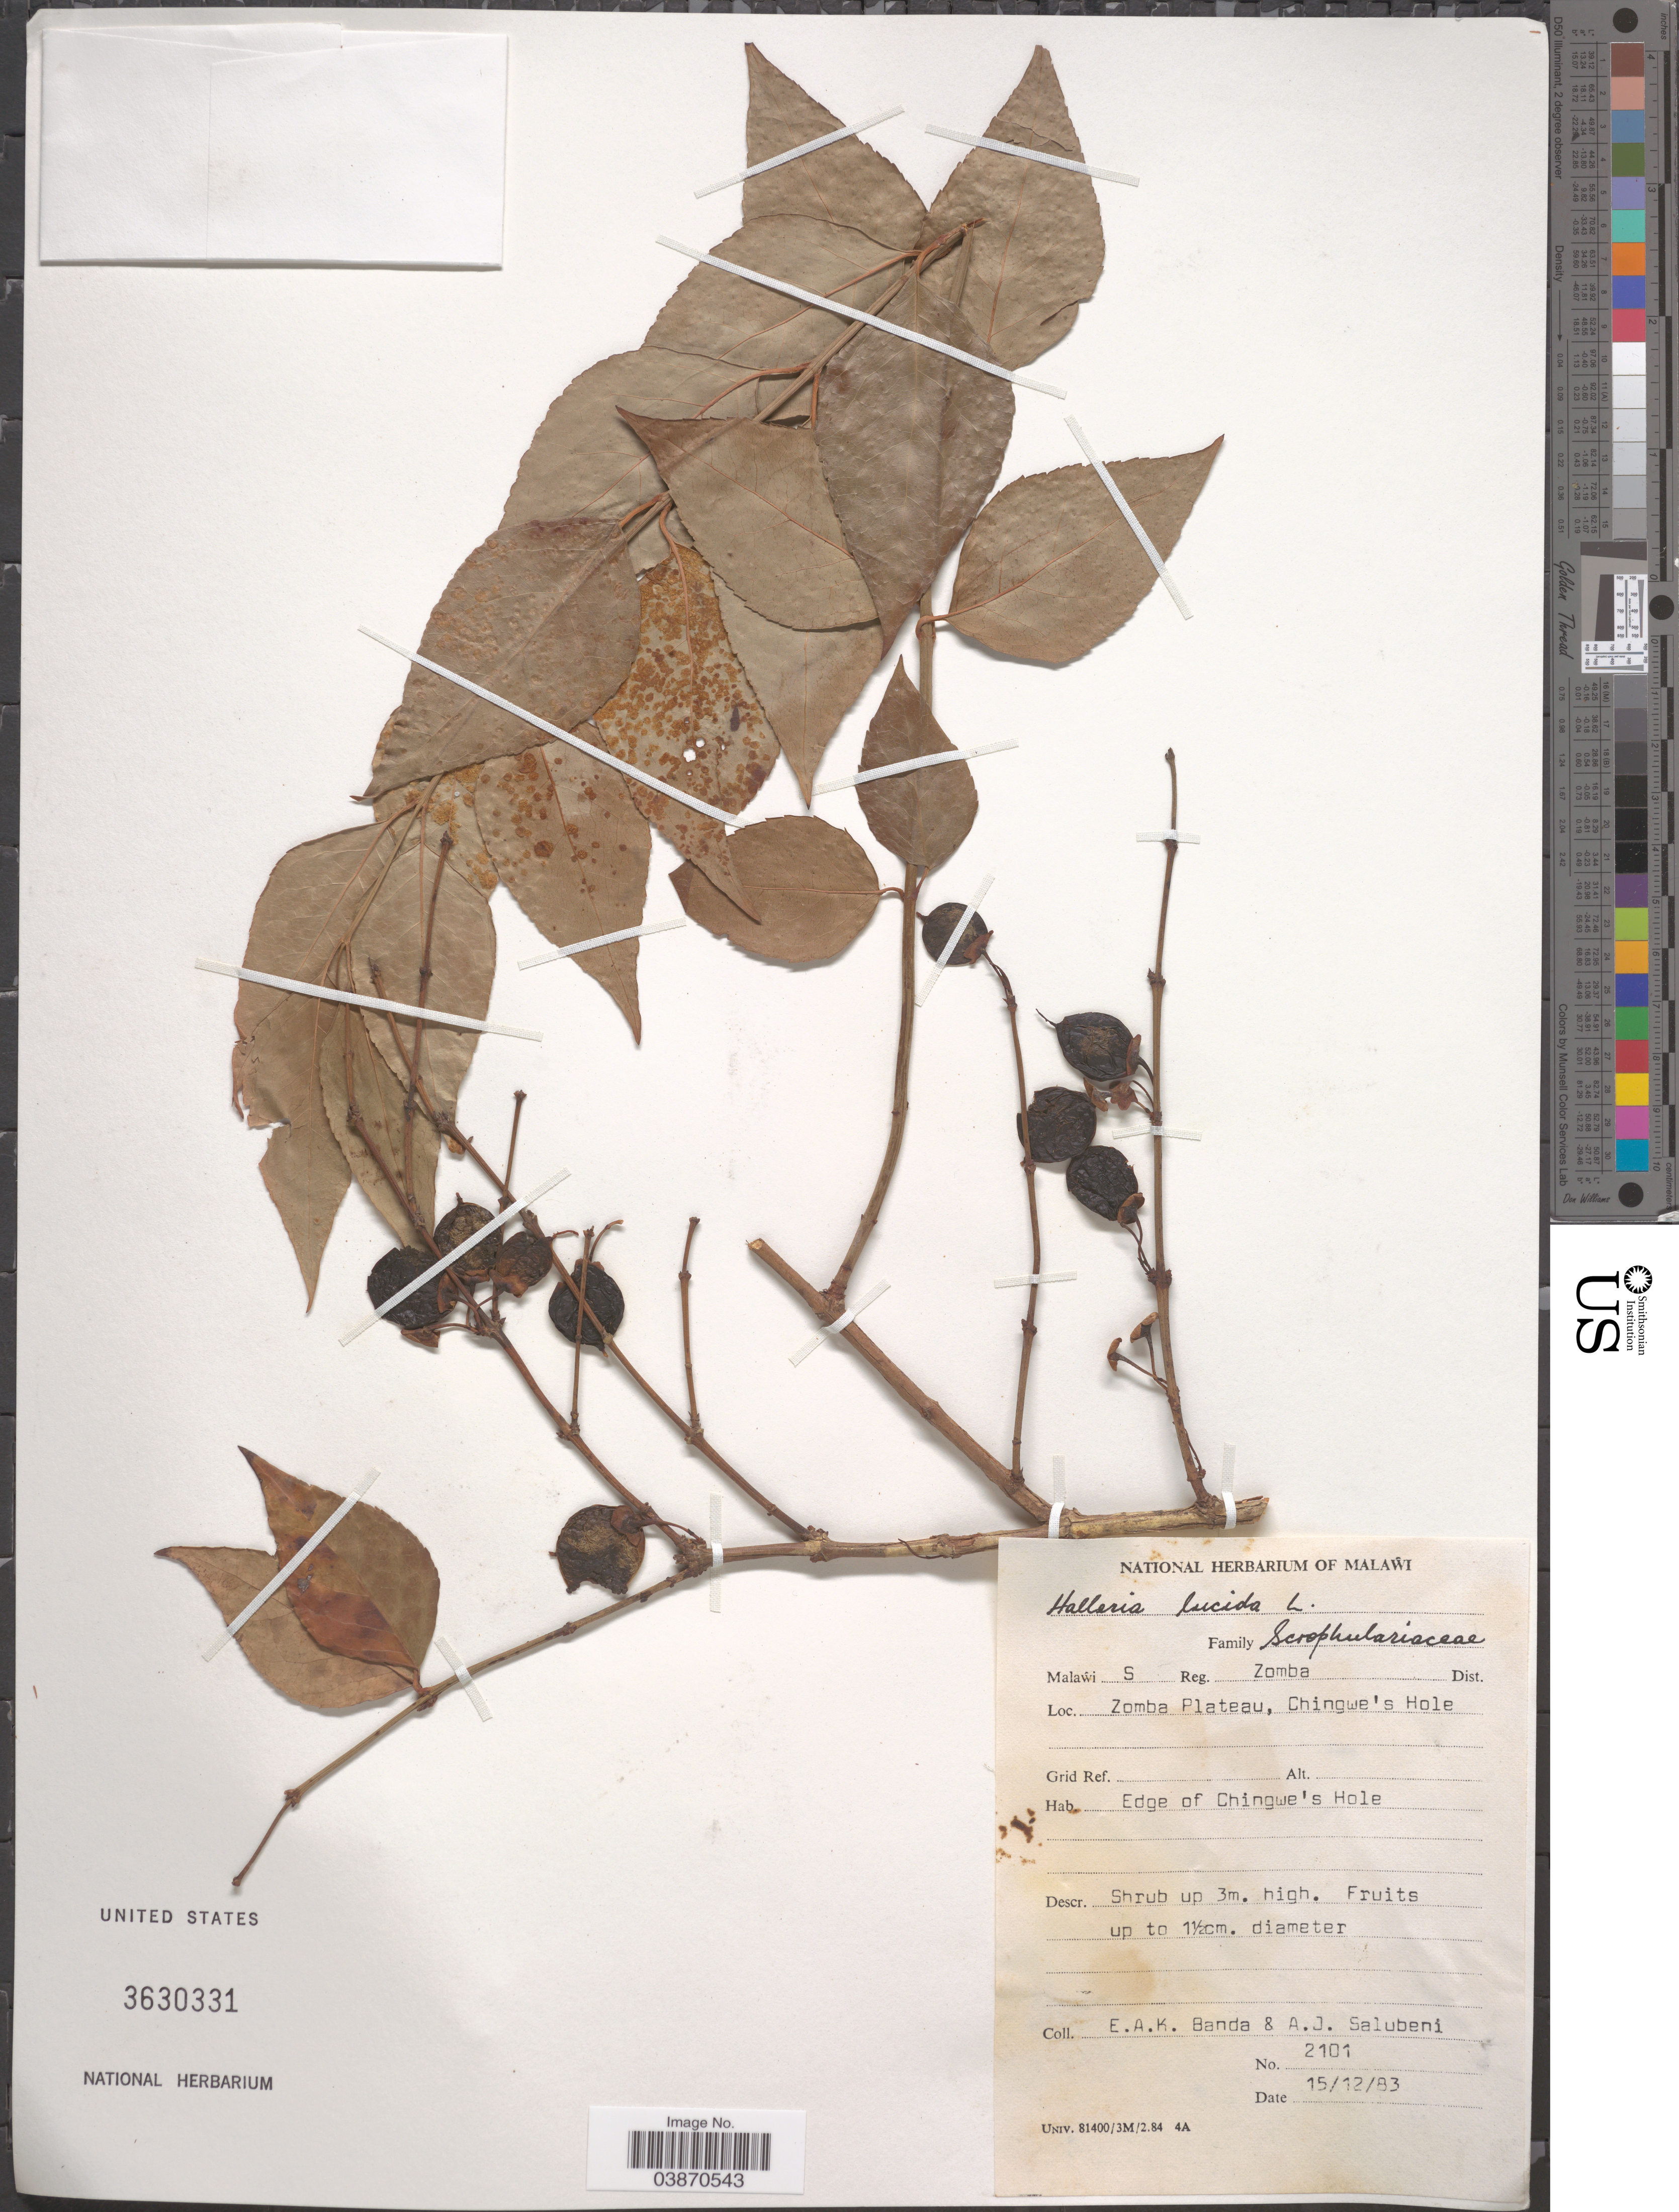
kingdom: Plantae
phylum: Tracheophyta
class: Magnoliopsida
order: Lamiales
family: Stilbaceae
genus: Halleria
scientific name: Halleria lucida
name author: L.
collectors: E. Banda & A. J. Salubeni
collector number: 2101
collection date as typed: Transcribed d/m/y: 15/12/83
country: Malawi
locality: S Reg. Zomba Dist. Zomba Plateau, Chingwe's Hole. Edge of Chingwe's Hole.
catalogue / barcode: US 3630331